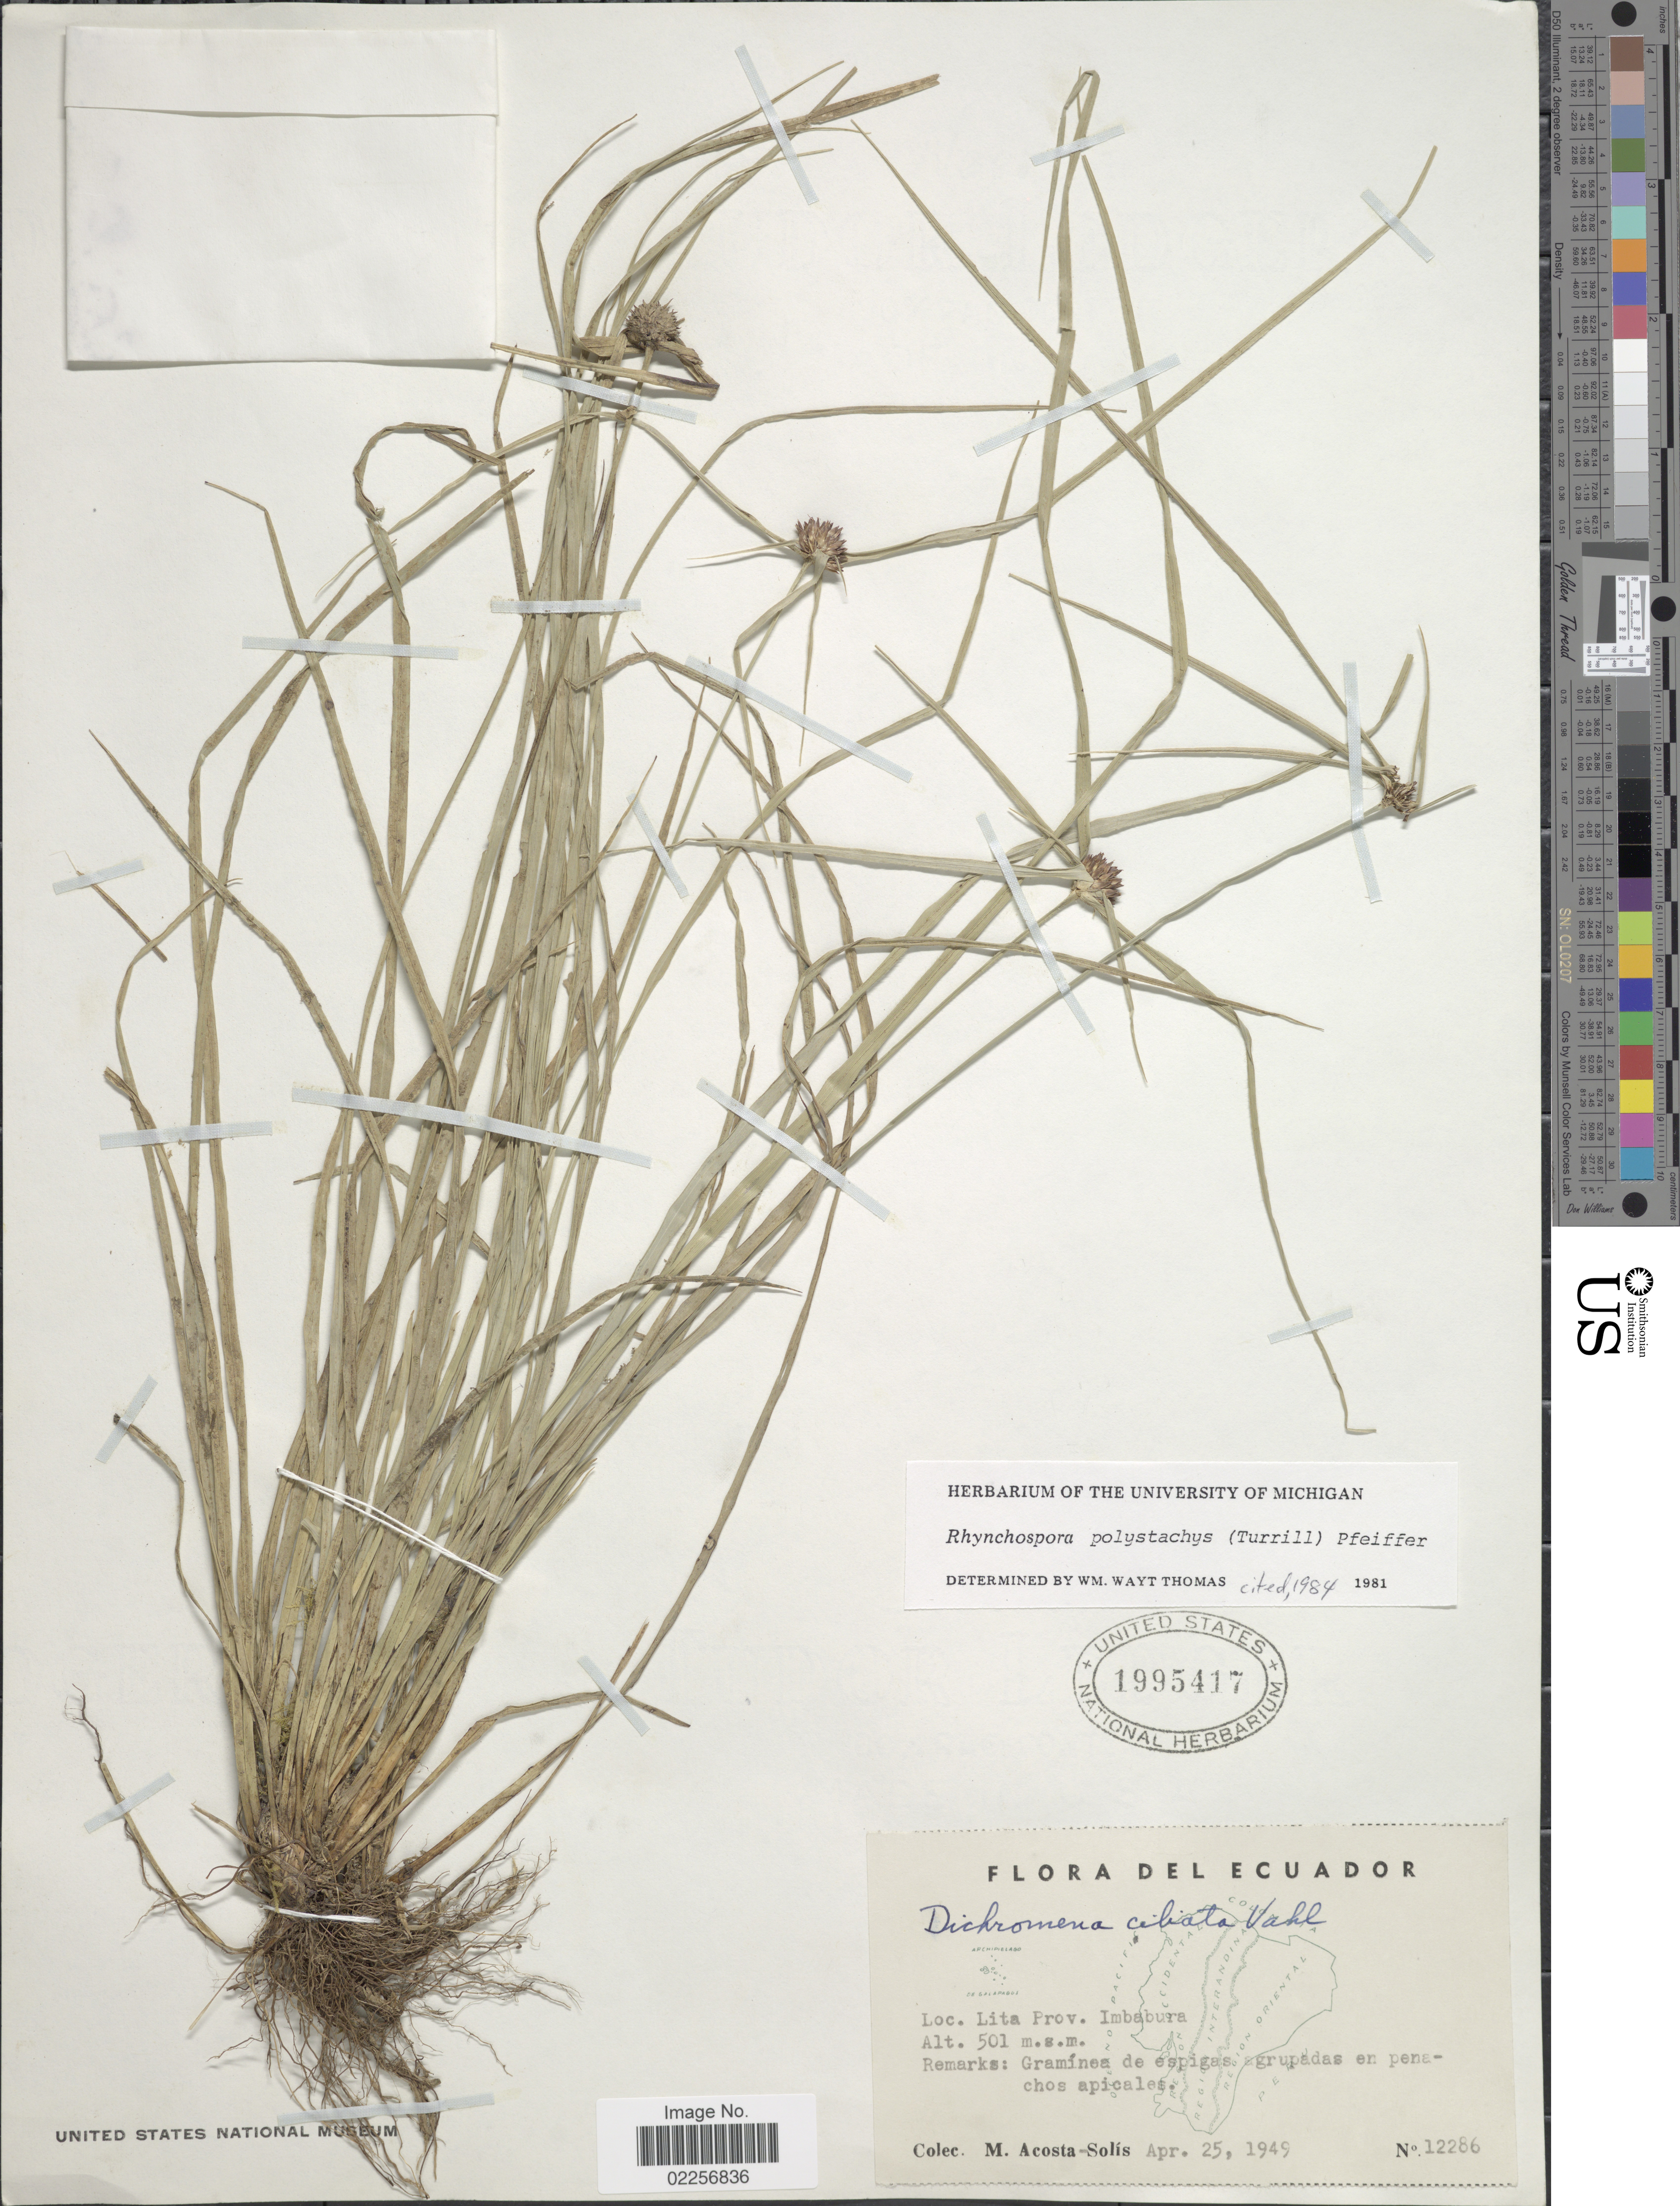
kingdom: Plantae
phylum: Tracheophyta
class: Liliopsida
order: Poales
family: Cyperaceae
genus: Rhynchospora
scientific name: Rhynchospora polystachys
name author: (Turrill) H. Pfeiff.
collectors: M. Acosta Solis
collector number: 12286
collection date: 1949-04-25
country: Ecuador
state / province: Imbabura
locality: Lita Prov.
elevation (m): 501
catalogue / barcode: US 1995417